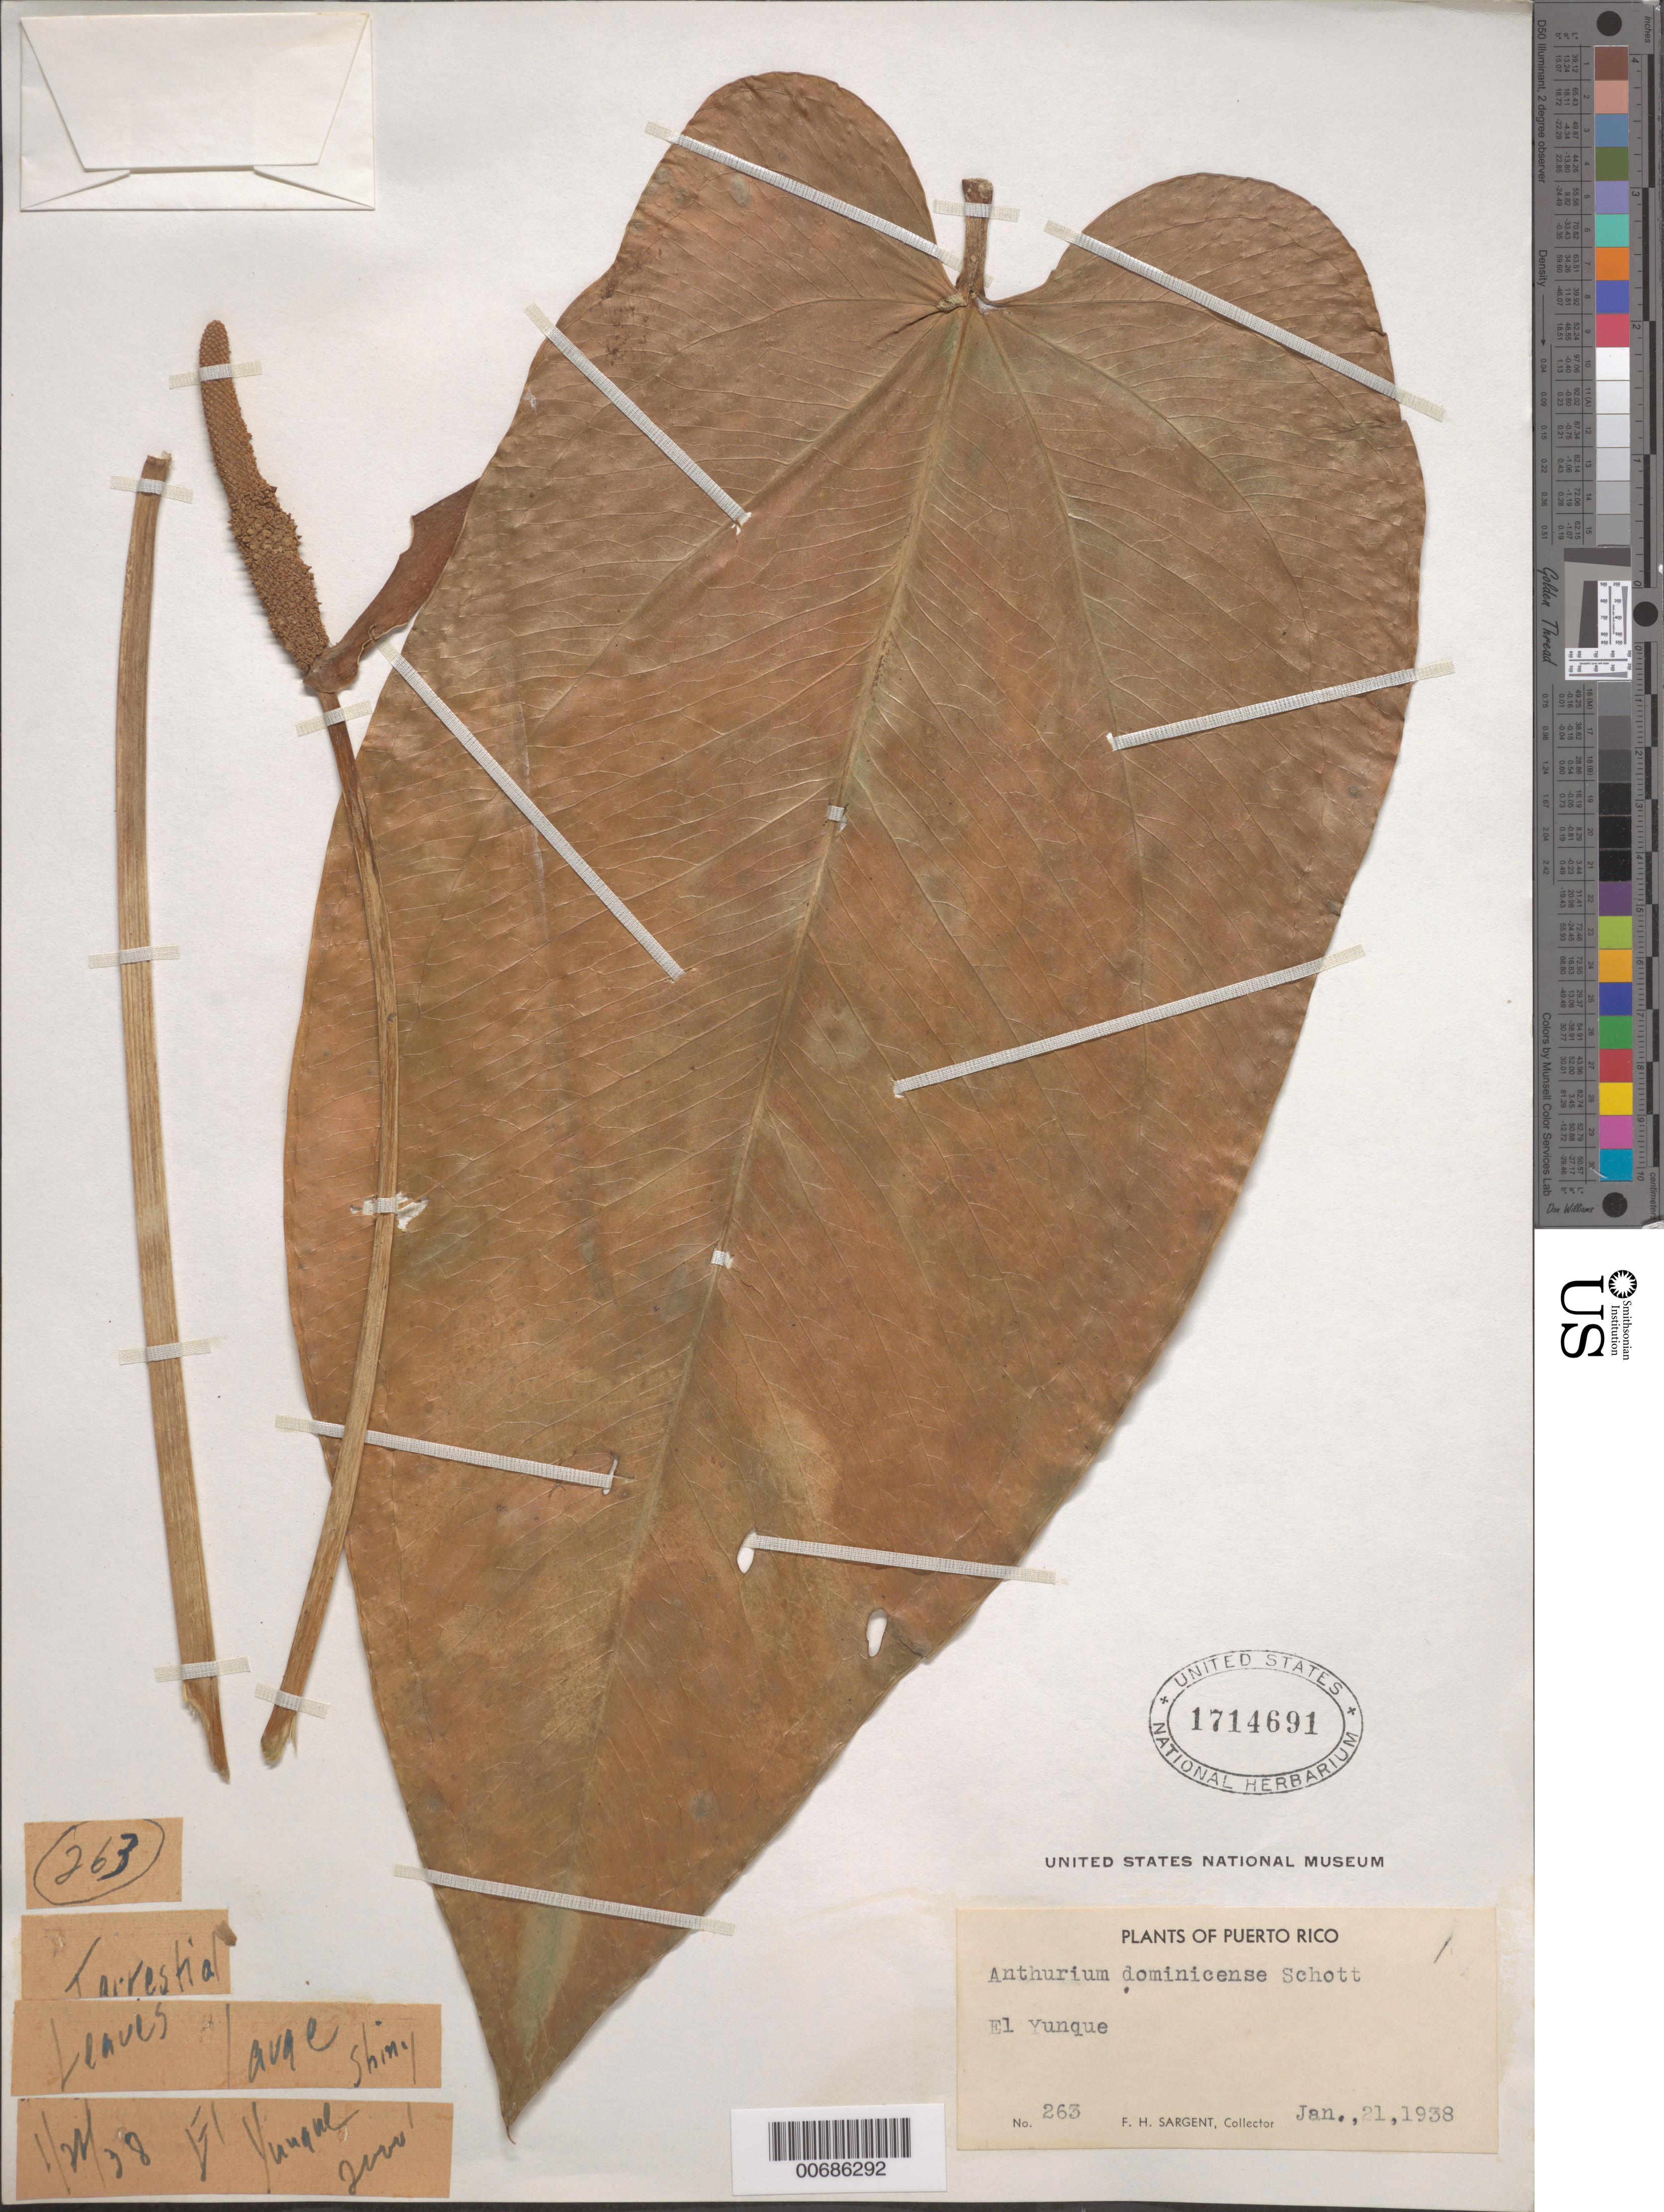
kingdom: Plantae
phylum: Tracheophyta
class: Liliopsida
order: Alismatales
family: Araceae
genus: Anthurium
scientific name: Anthurium dominicense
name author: Schott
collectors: F. H. Sargent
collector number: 263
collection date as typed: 21 Jan 1938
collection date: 1938-01-21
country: Puerto Rico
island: Greater Antilles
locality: El Yunque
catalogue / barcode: US 1714691